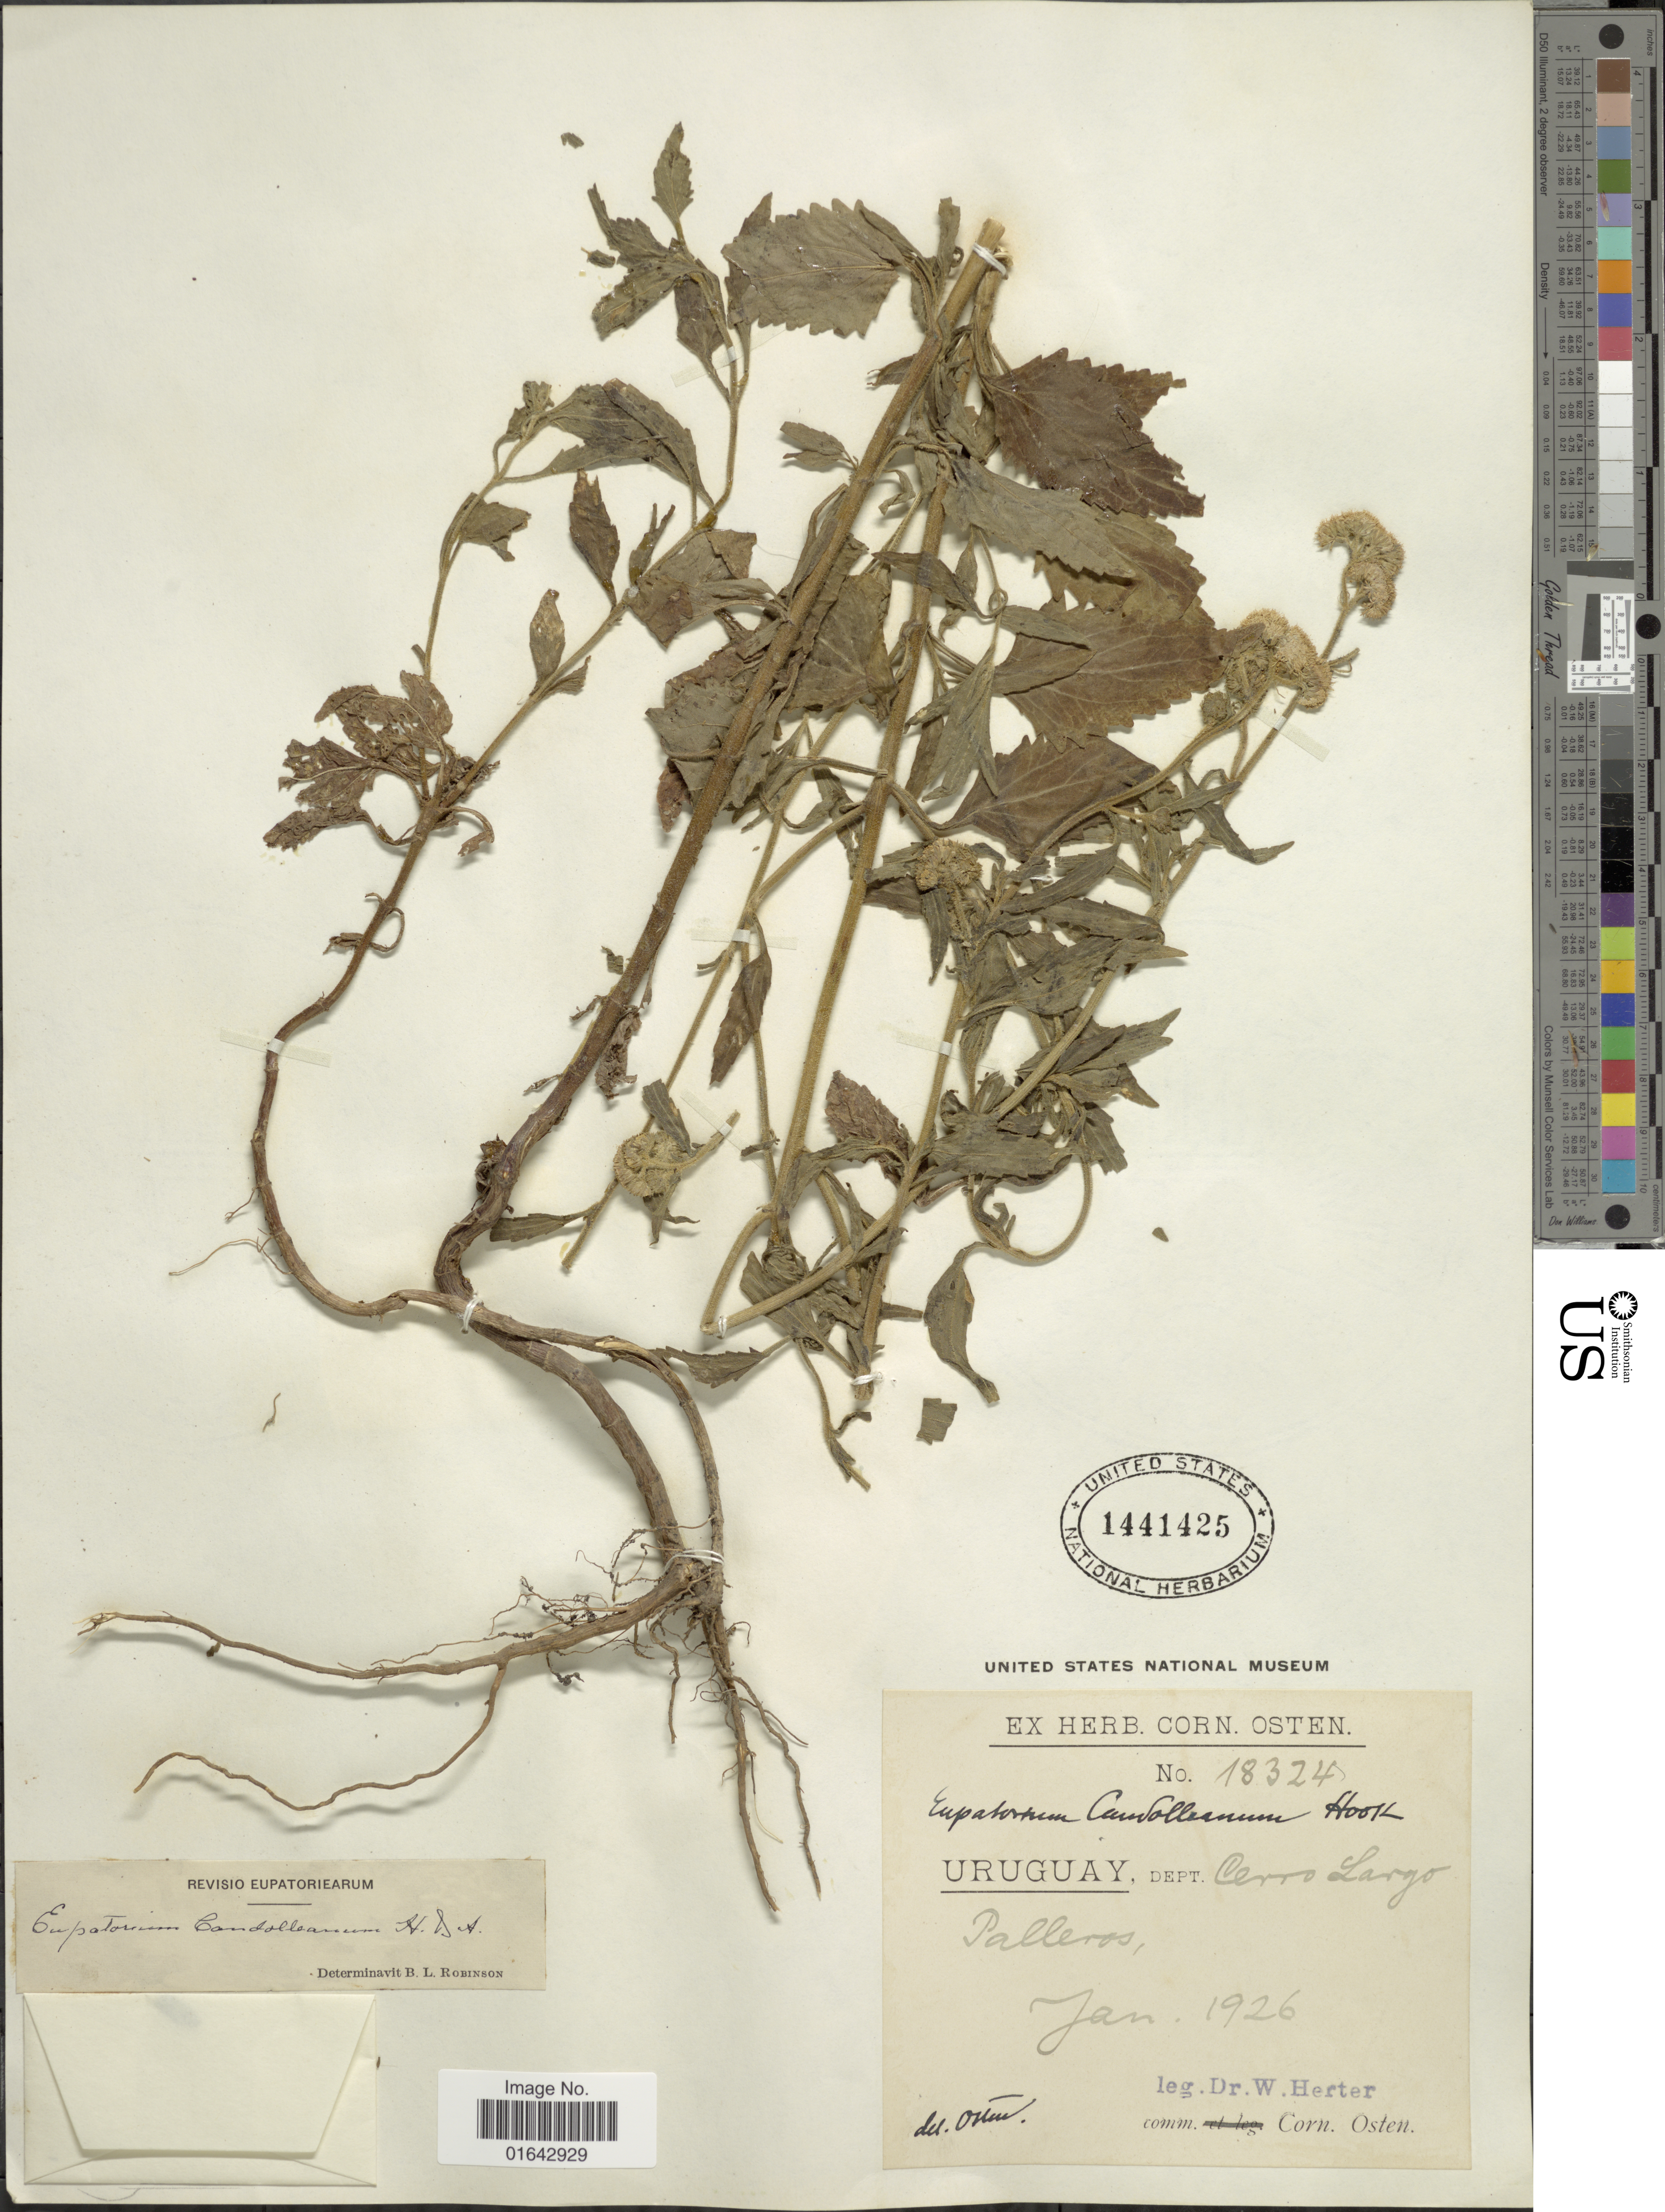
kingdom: Plantae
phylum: Tracheophyta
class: Magnoliopsida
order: Asterales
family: Asteraceae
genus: Barrosoa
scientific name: Barrosoa candolleana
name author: (Hook. & Arn.) R.M. King & H. Rob.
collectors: W. G. Herter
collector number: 18324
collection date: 1926-01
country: Uruguay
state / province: Cerro Largo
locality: Uruguay, Dept. Cerro Largo. Palleros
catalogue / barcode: US 1441425